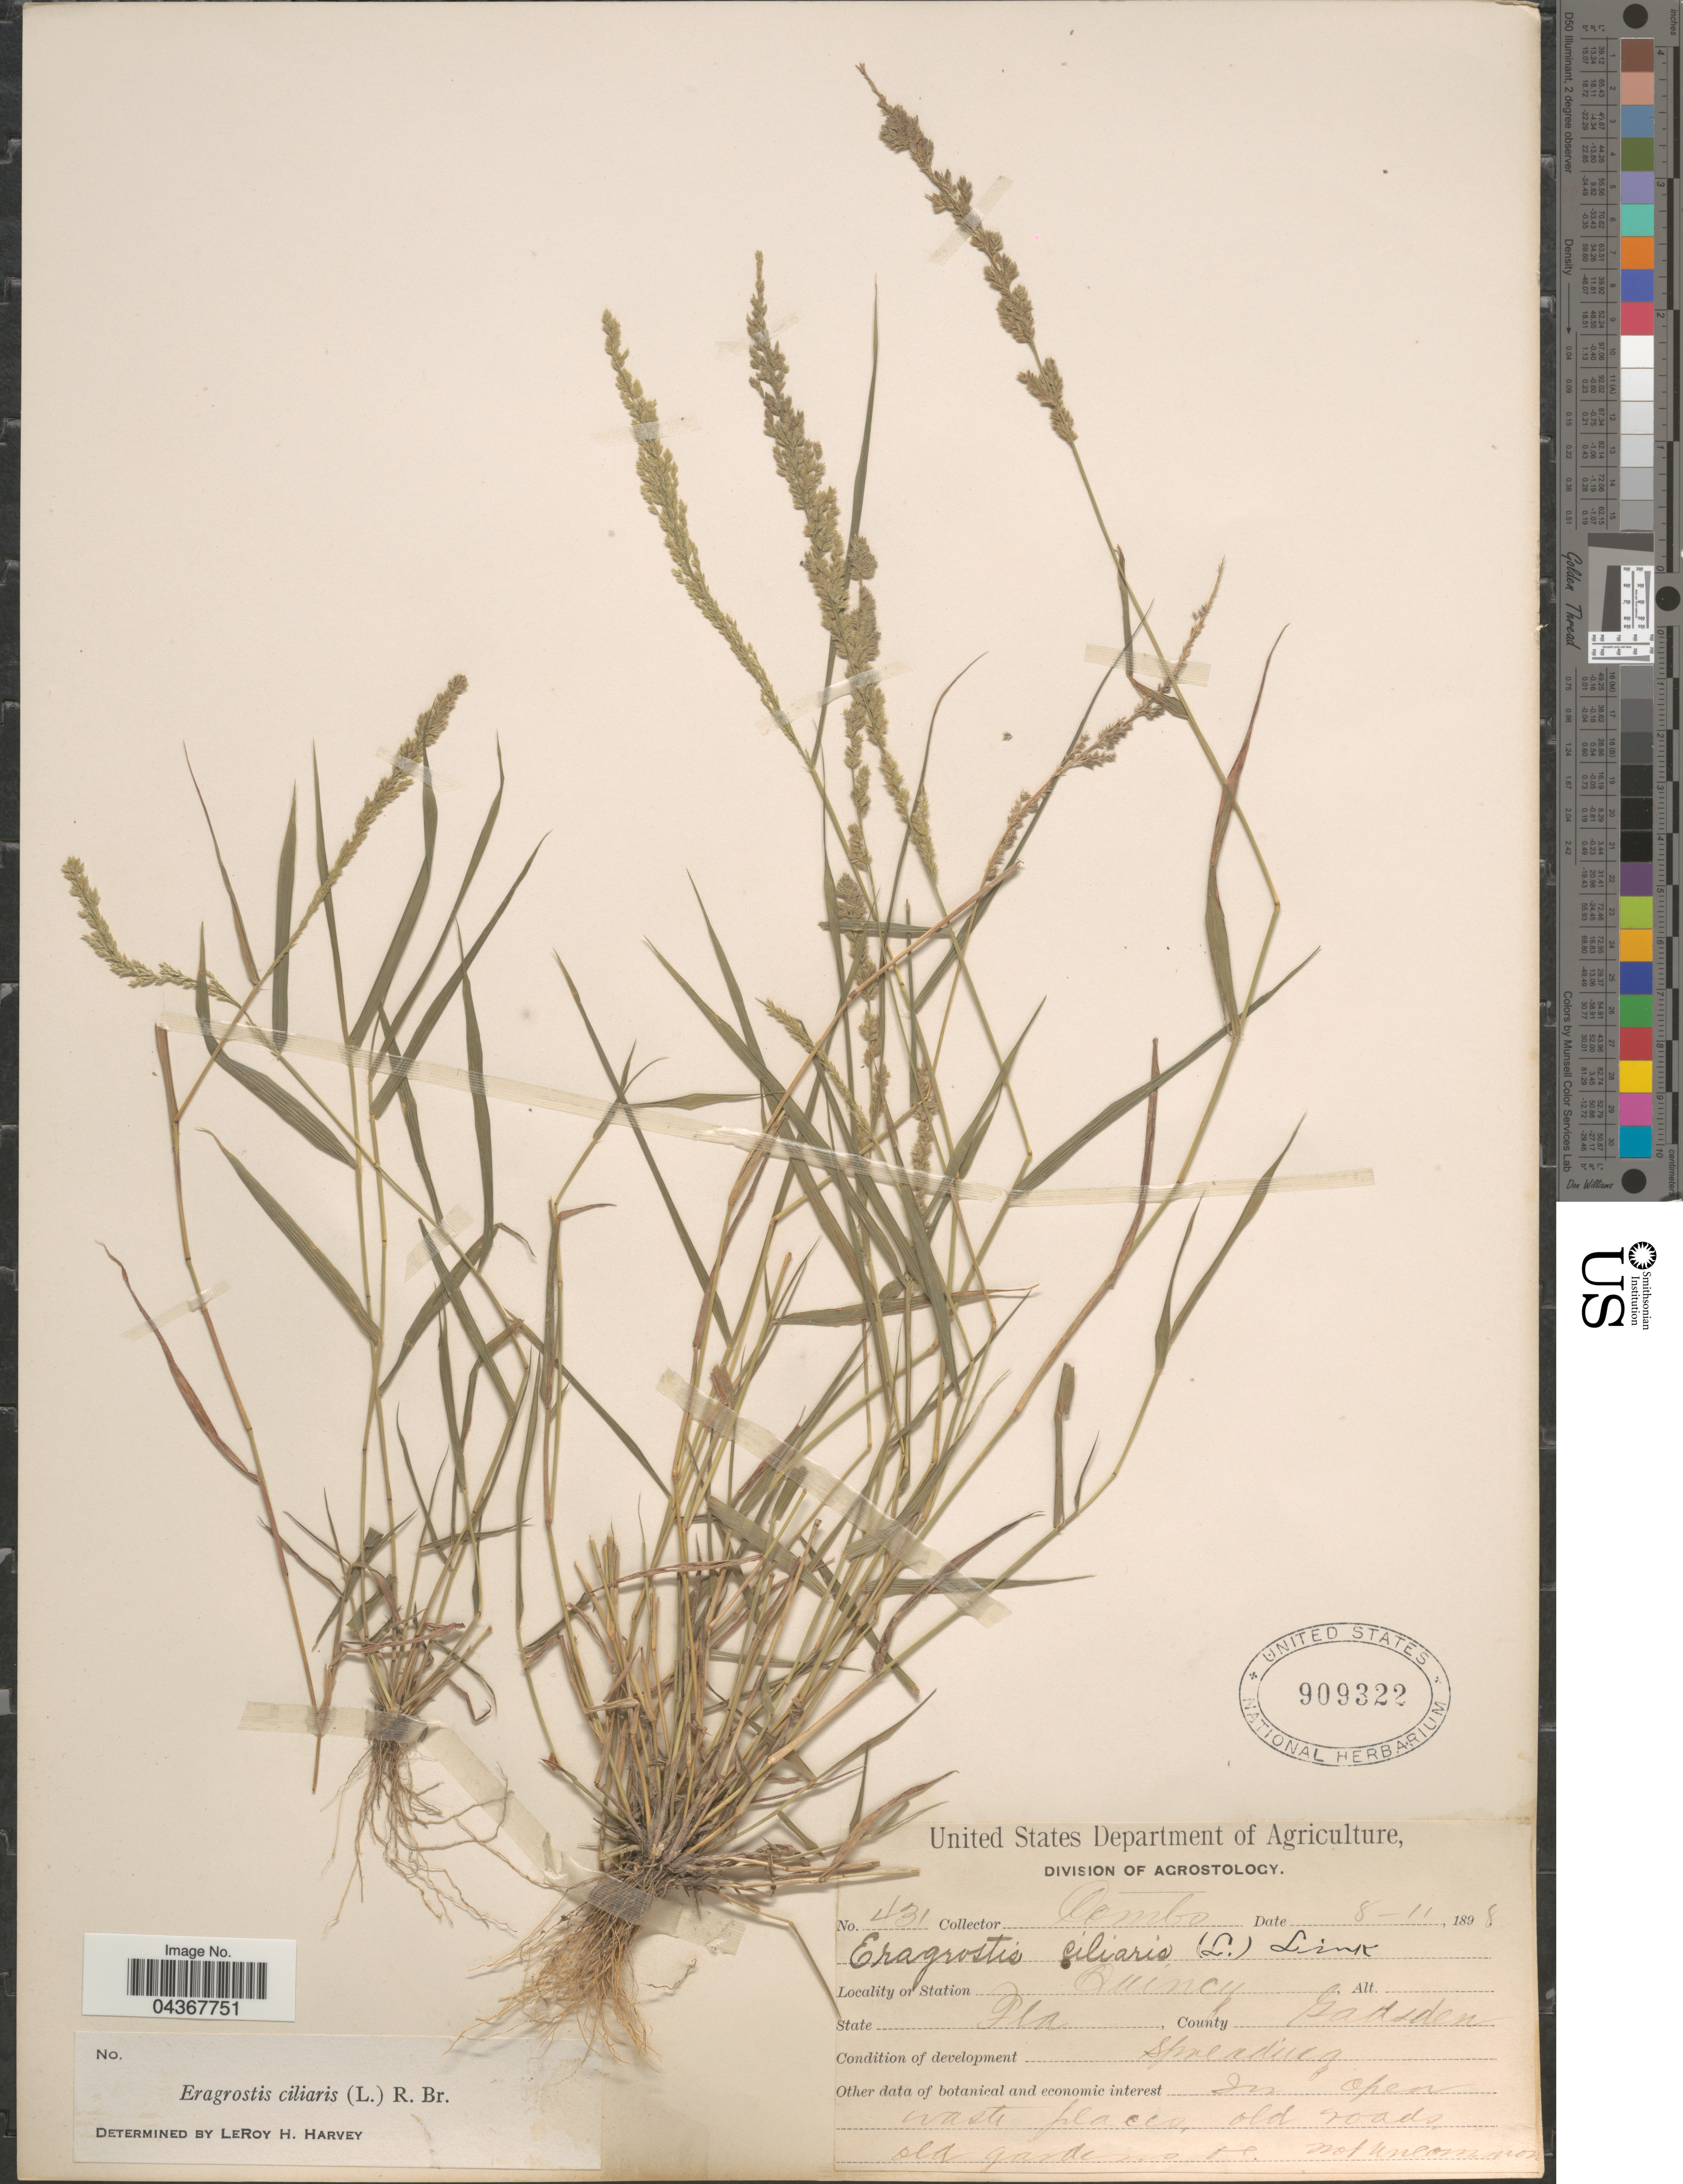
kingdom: Plantae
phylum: Tracheophyta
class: Liliopsida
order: Poales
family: Poaceae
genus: Eragrostis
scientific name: Eragrostis ciliaris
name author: (L.) R. Br.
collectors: -. Combs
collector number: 431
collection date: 1898-08-11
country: United States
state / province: Florida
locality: Station Quincy. County Gadsden.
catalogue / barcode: US 909322